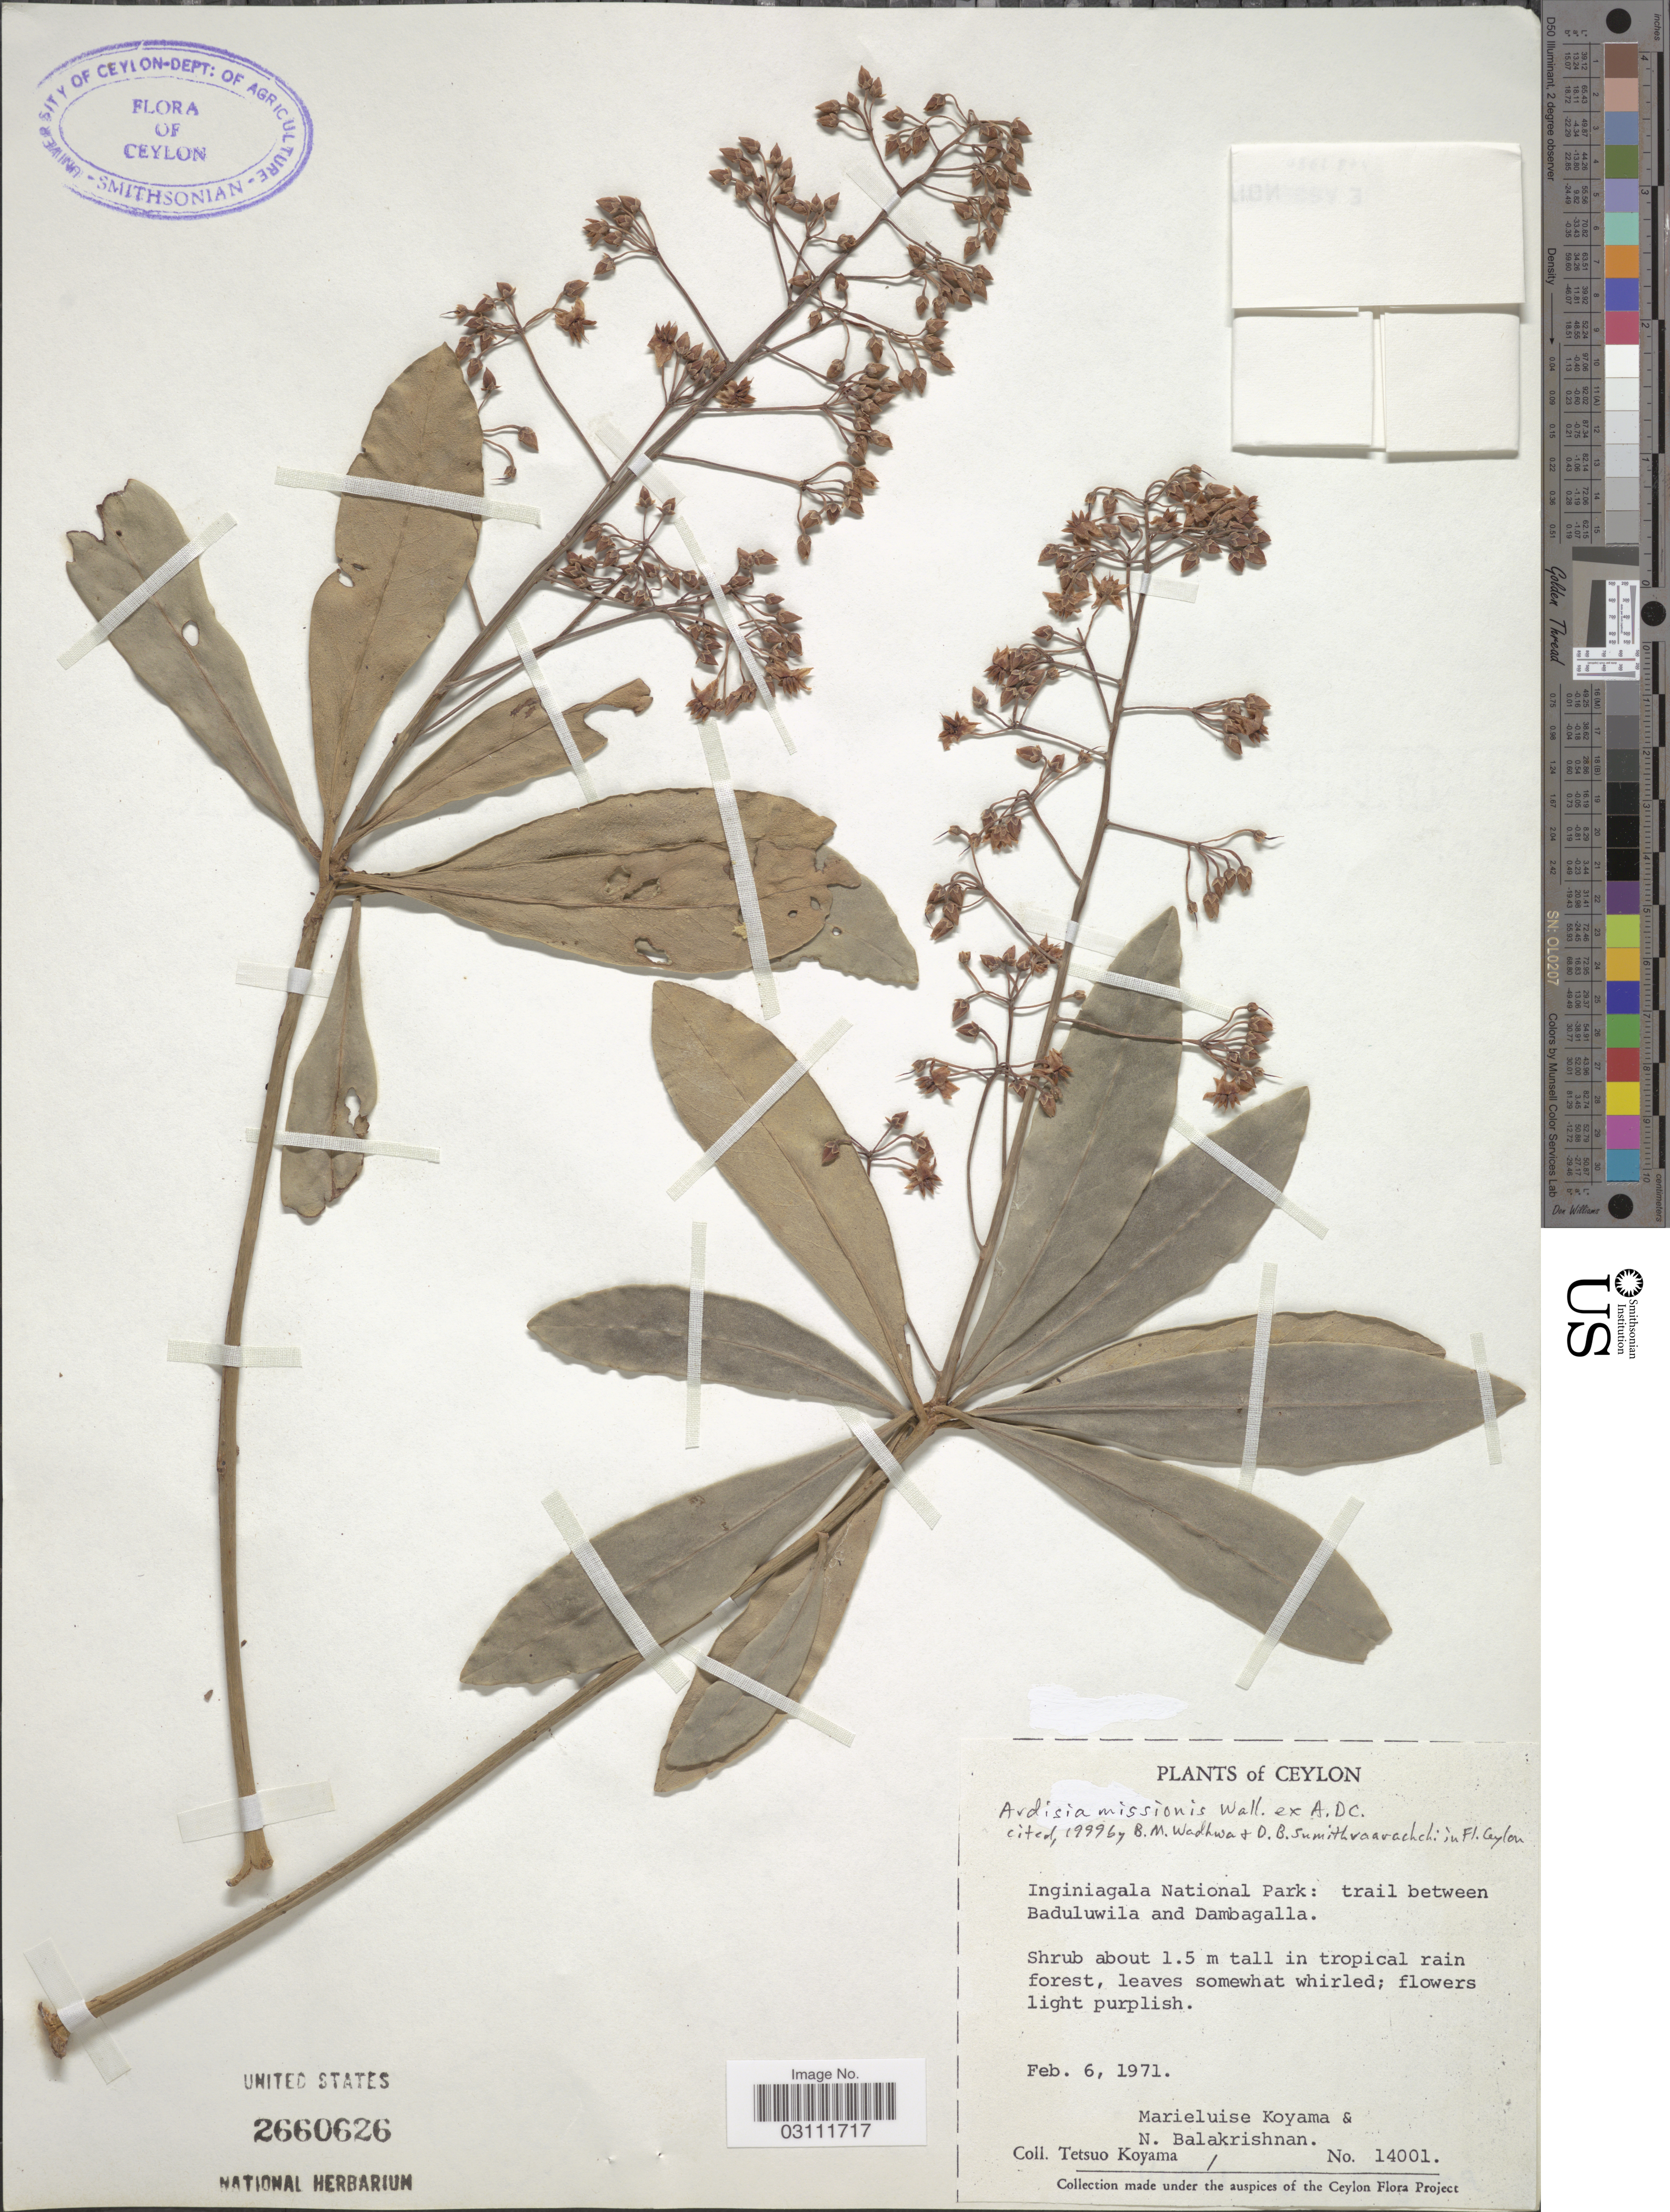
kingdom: Plantae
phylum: Tracheophyta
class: Magnoliopsida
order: Ericales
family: Primulaceae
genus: Ardisia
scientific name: Ardisia missionis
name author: Wall. ex A. DC.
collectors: T. Koyama, M. Koyama & N. Balakrishnan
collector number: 14001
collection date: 1971-02-06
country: Sri Lanka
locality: Ceylon, Inginiagala National Park: trail between Baduluwila and Dambagalla.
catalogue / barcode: US 2660626